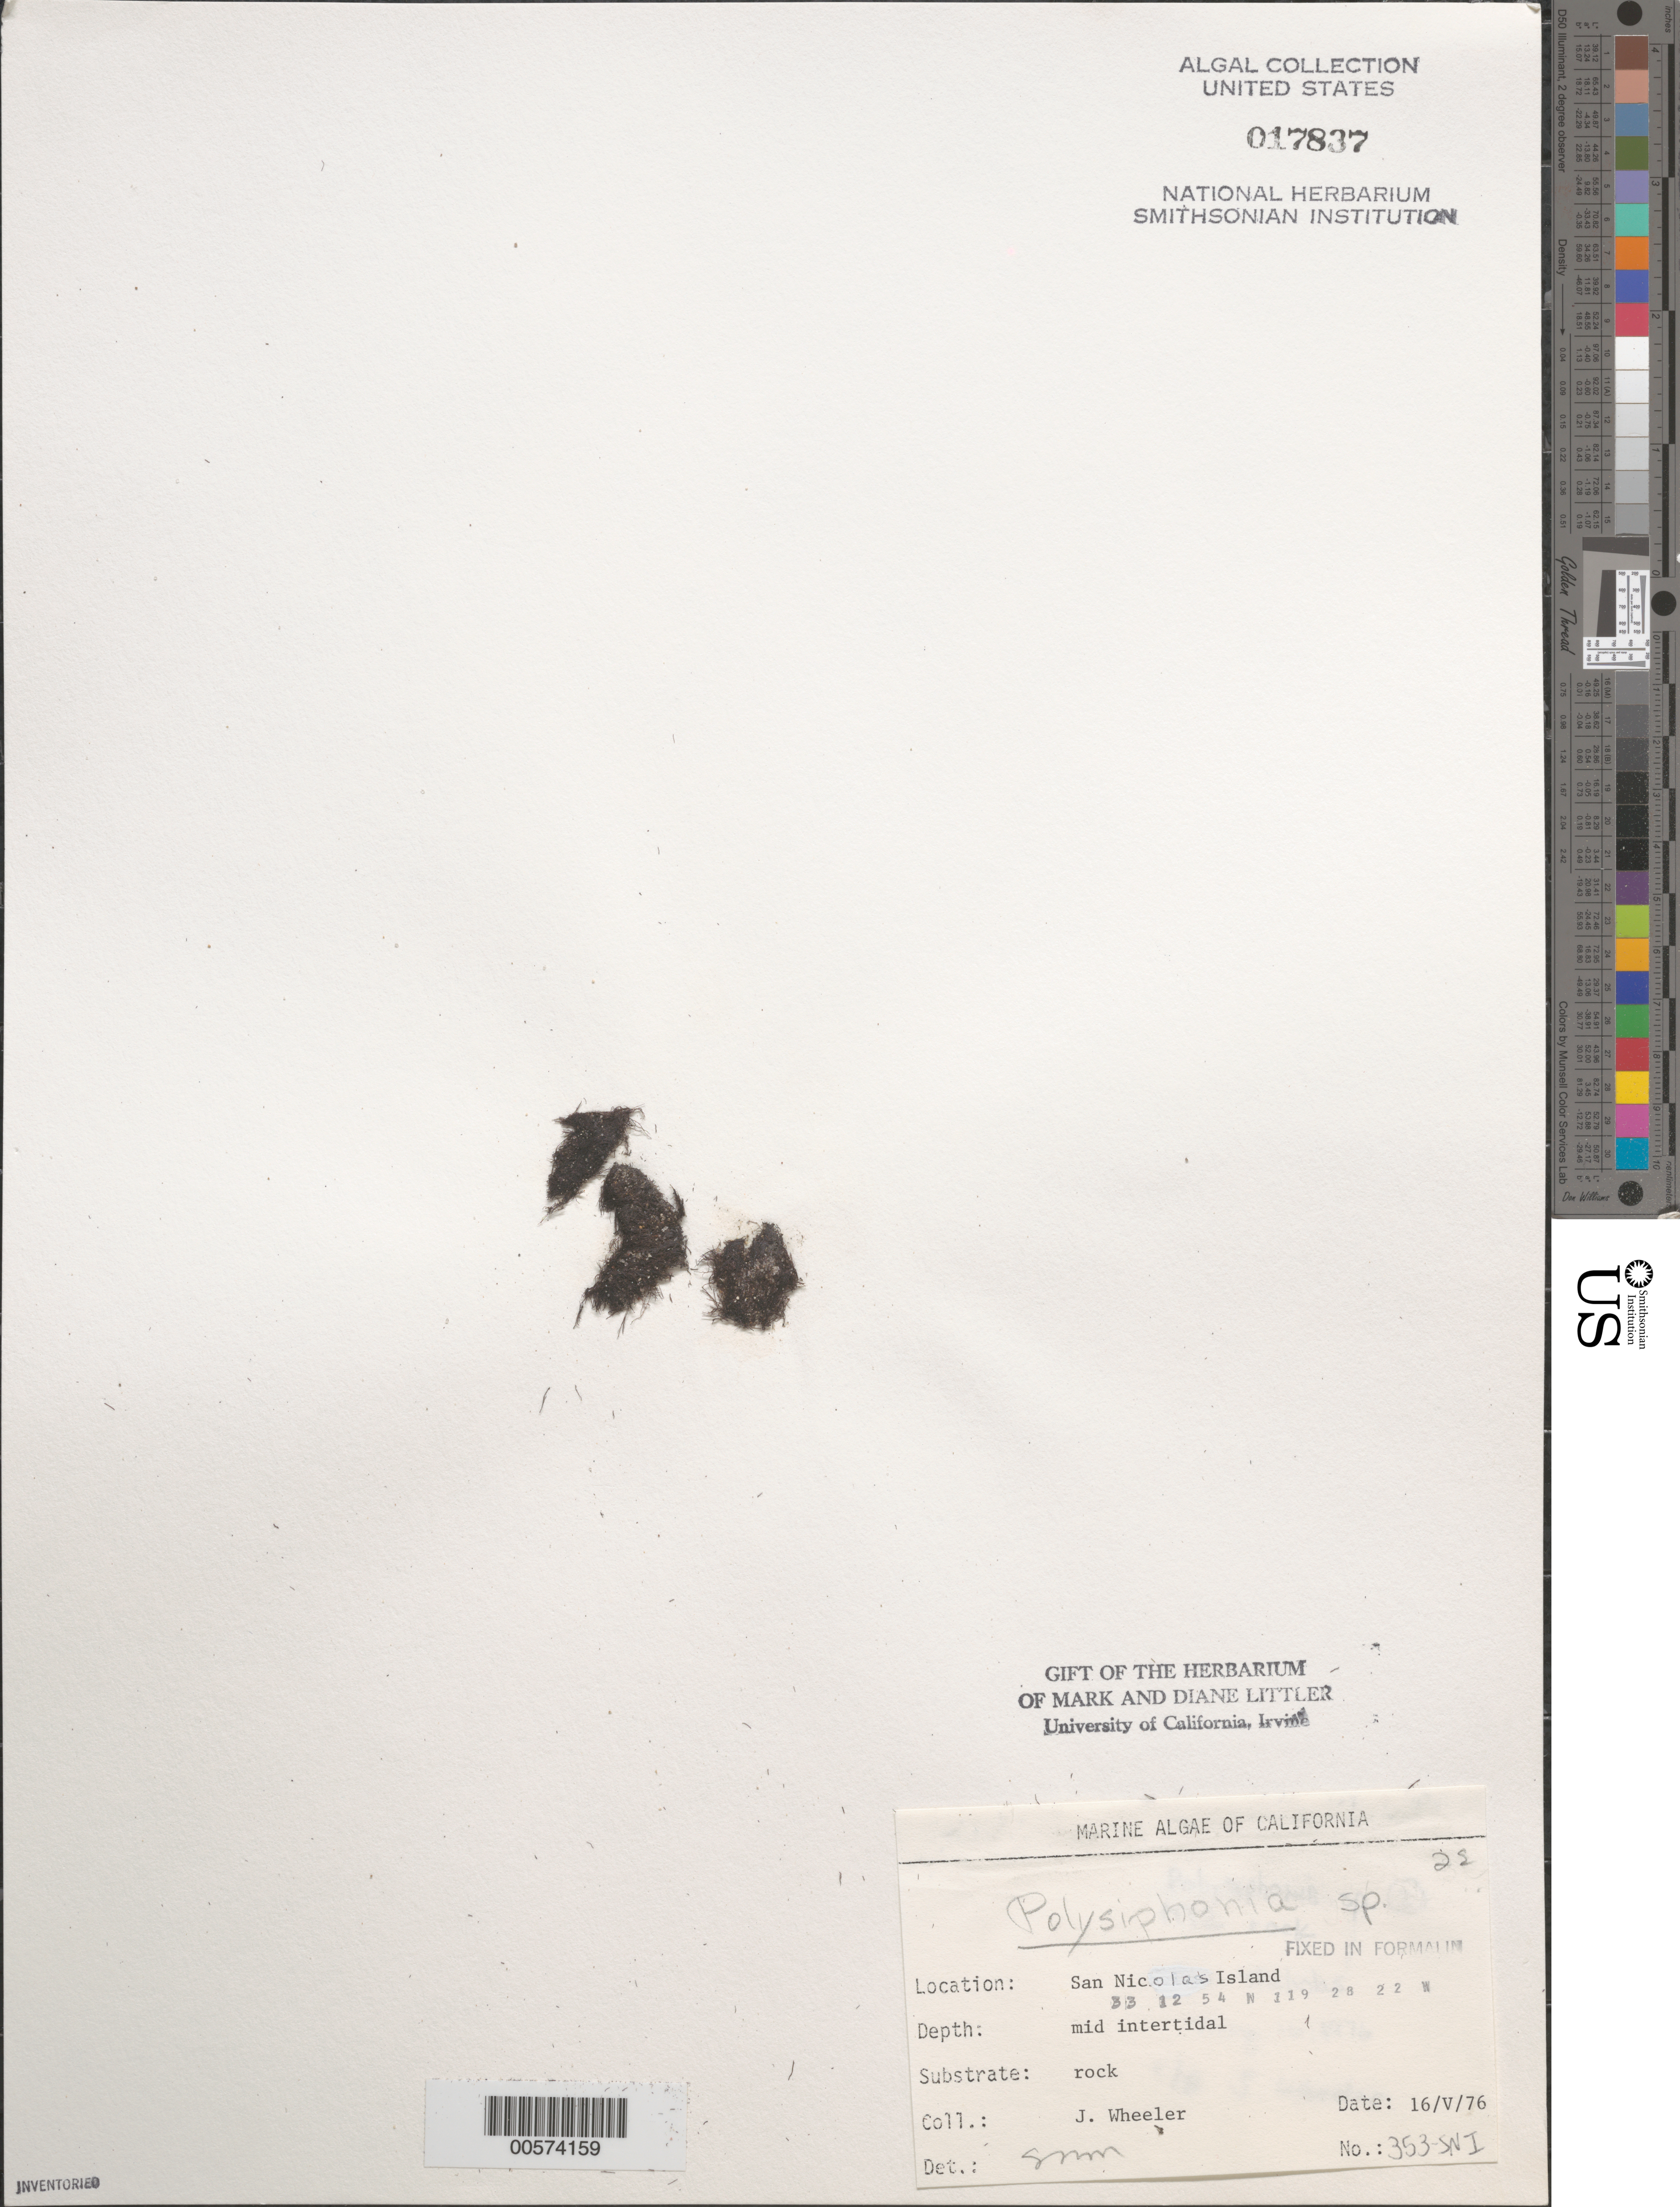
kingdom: Plantae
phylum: Rhodophyta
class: Florideophyceae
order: Ceramiales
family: Rhodomelaceae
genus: Polysiphonia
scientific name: Polysiphonia sp.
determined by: Murray, S. N.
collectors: J. L. Wheeler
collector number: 353-SNI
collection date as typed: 16 May 1976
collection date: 1976-05-16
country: United States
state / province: California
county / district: Ventura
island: San Nicolas Island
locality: Dutch Harbor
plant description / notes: BLM-SOCALBIGHT Rocky Intertidal Survey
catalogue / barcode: US 17837